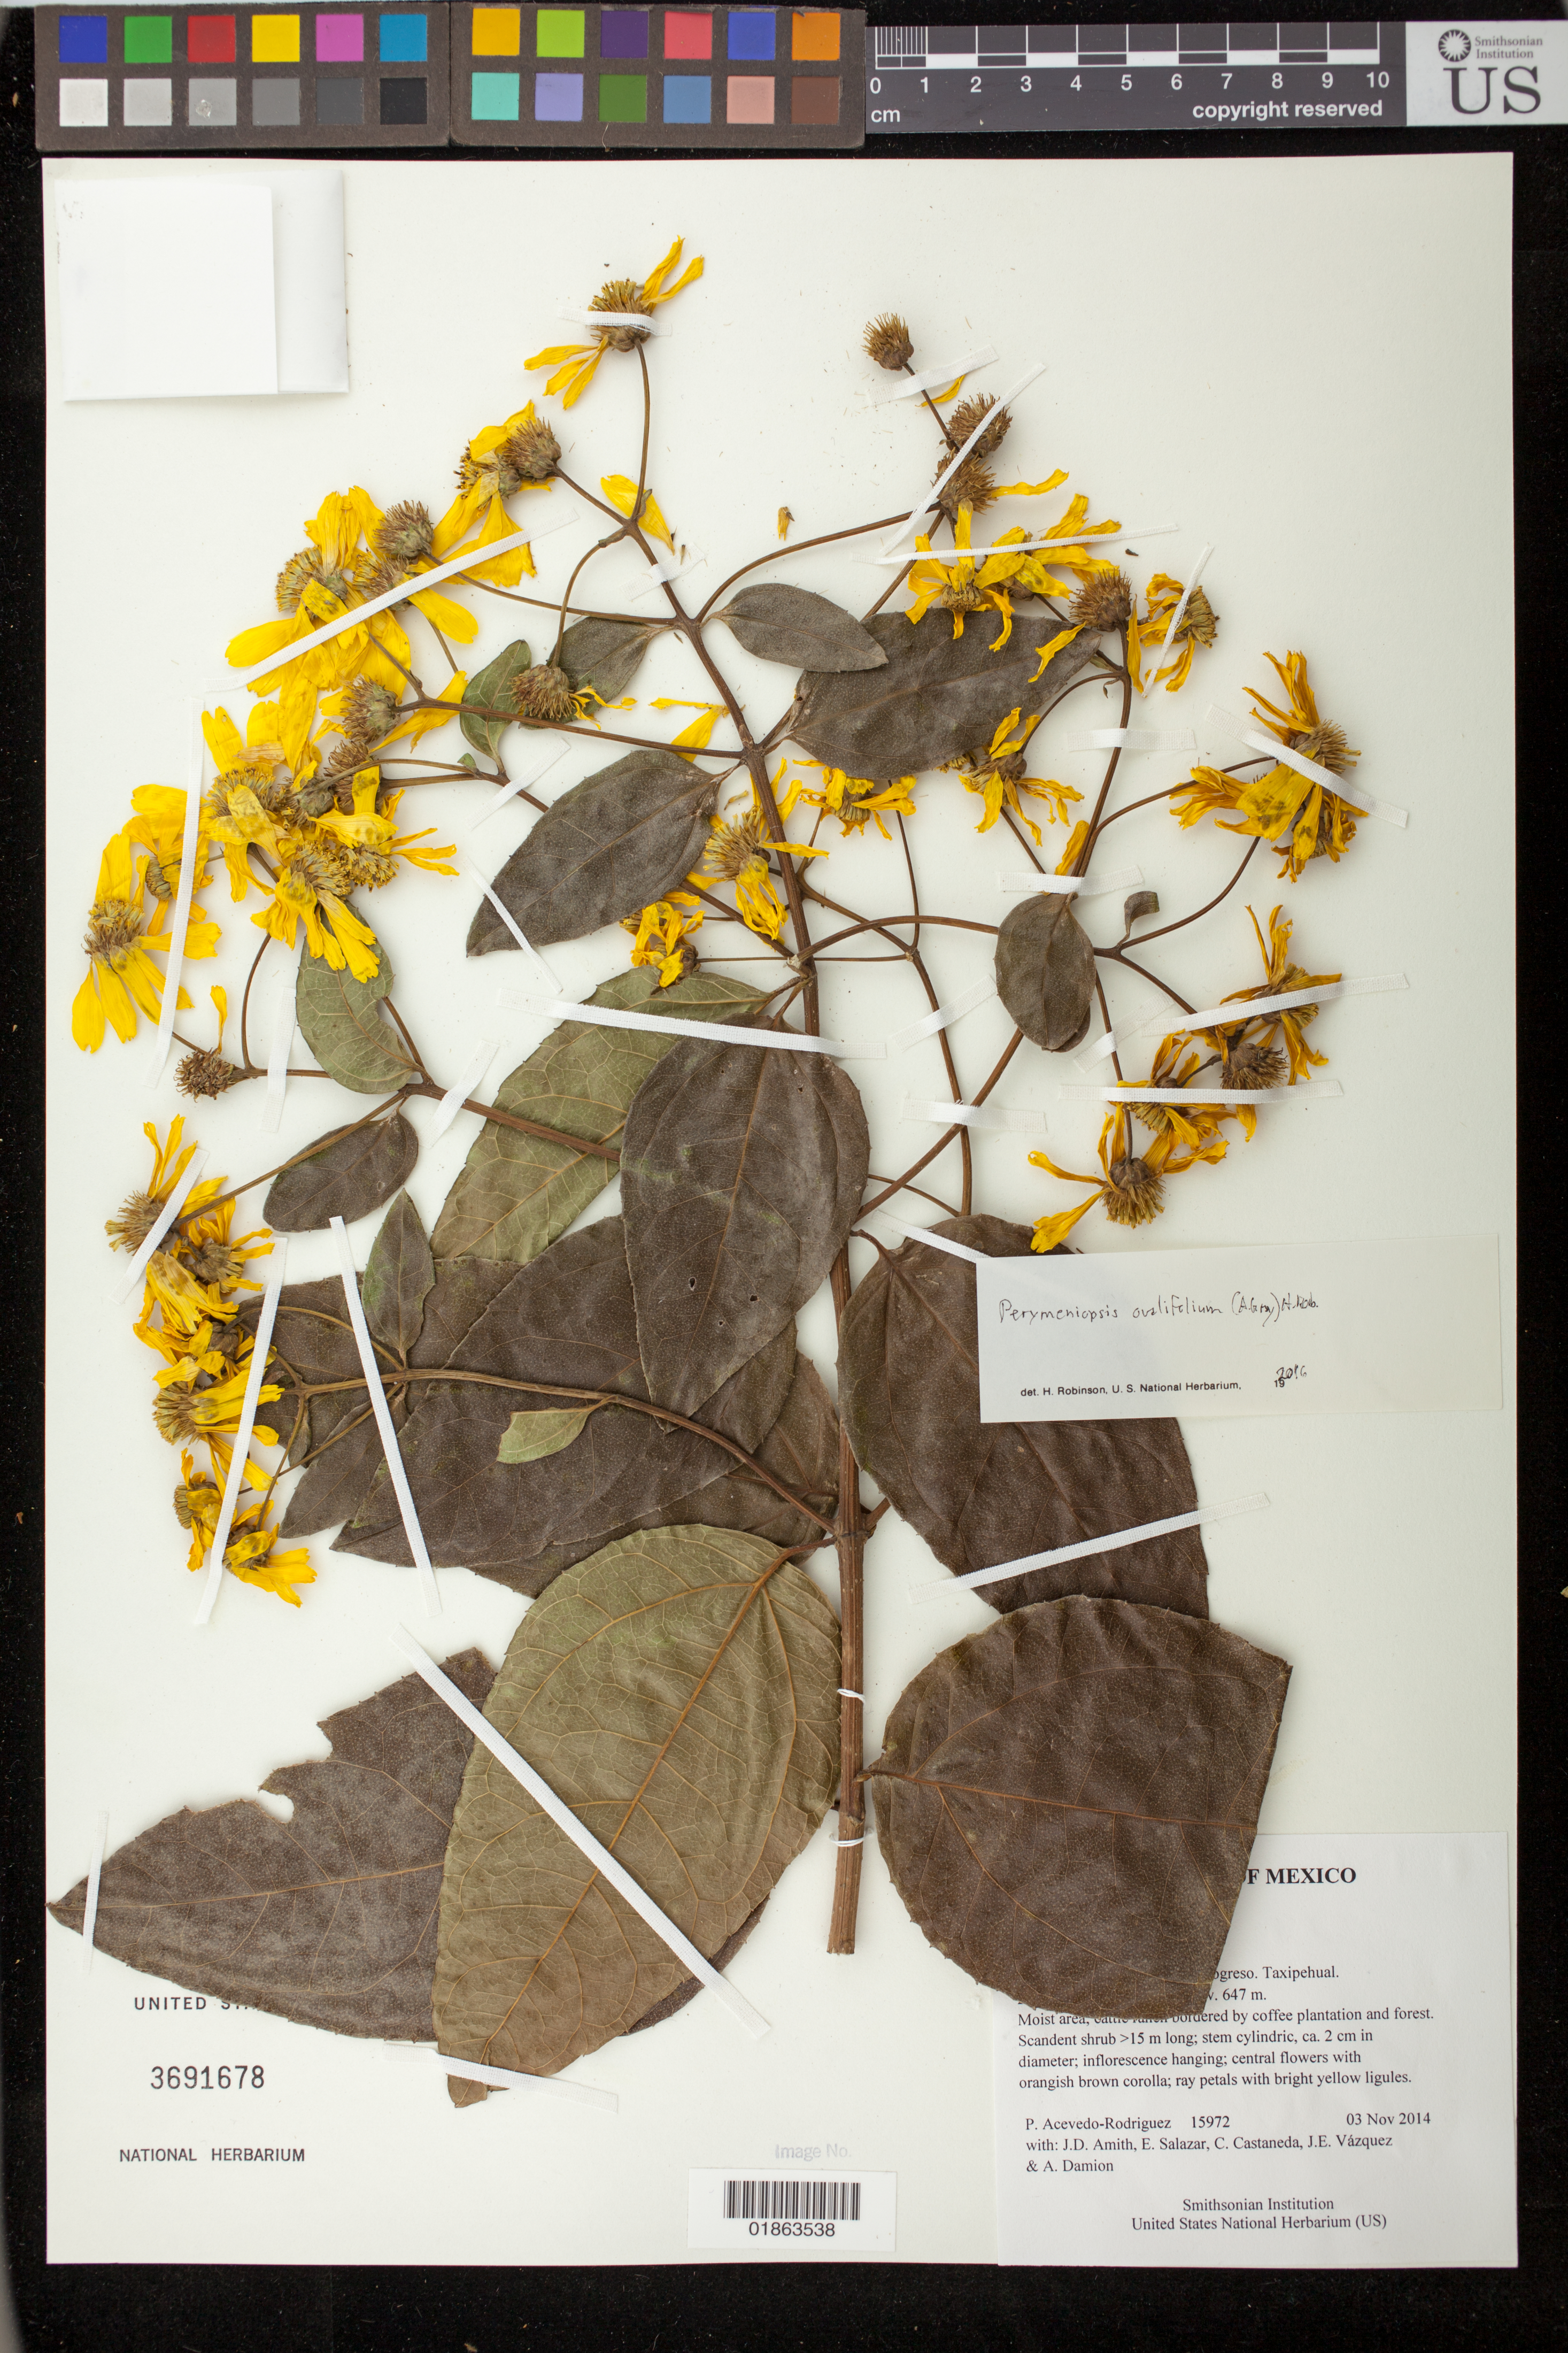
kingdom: Plantae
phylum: Tracheophyta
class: Magnoliopsida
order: Asterales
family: Asteraceae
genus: Perymeniopsis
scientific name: Perymeniopsis ovalifolia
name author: (A. Gray) H. Rob.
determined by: Robinson, Harold E., (US)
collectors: P. Acevedo-Rodr., J. D. Amith, E. Salazar, C. Castaneda, J. E. Vázquez & A. Damion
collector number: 15972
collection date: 2014-11-03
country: Mexico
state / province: Puebla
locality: Mun. Cuetzalan del Progreso. Taxipehual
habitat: Moist area; cattle ranch bordered with coffee plant. and forest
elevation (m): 647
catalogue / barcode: US 3691678